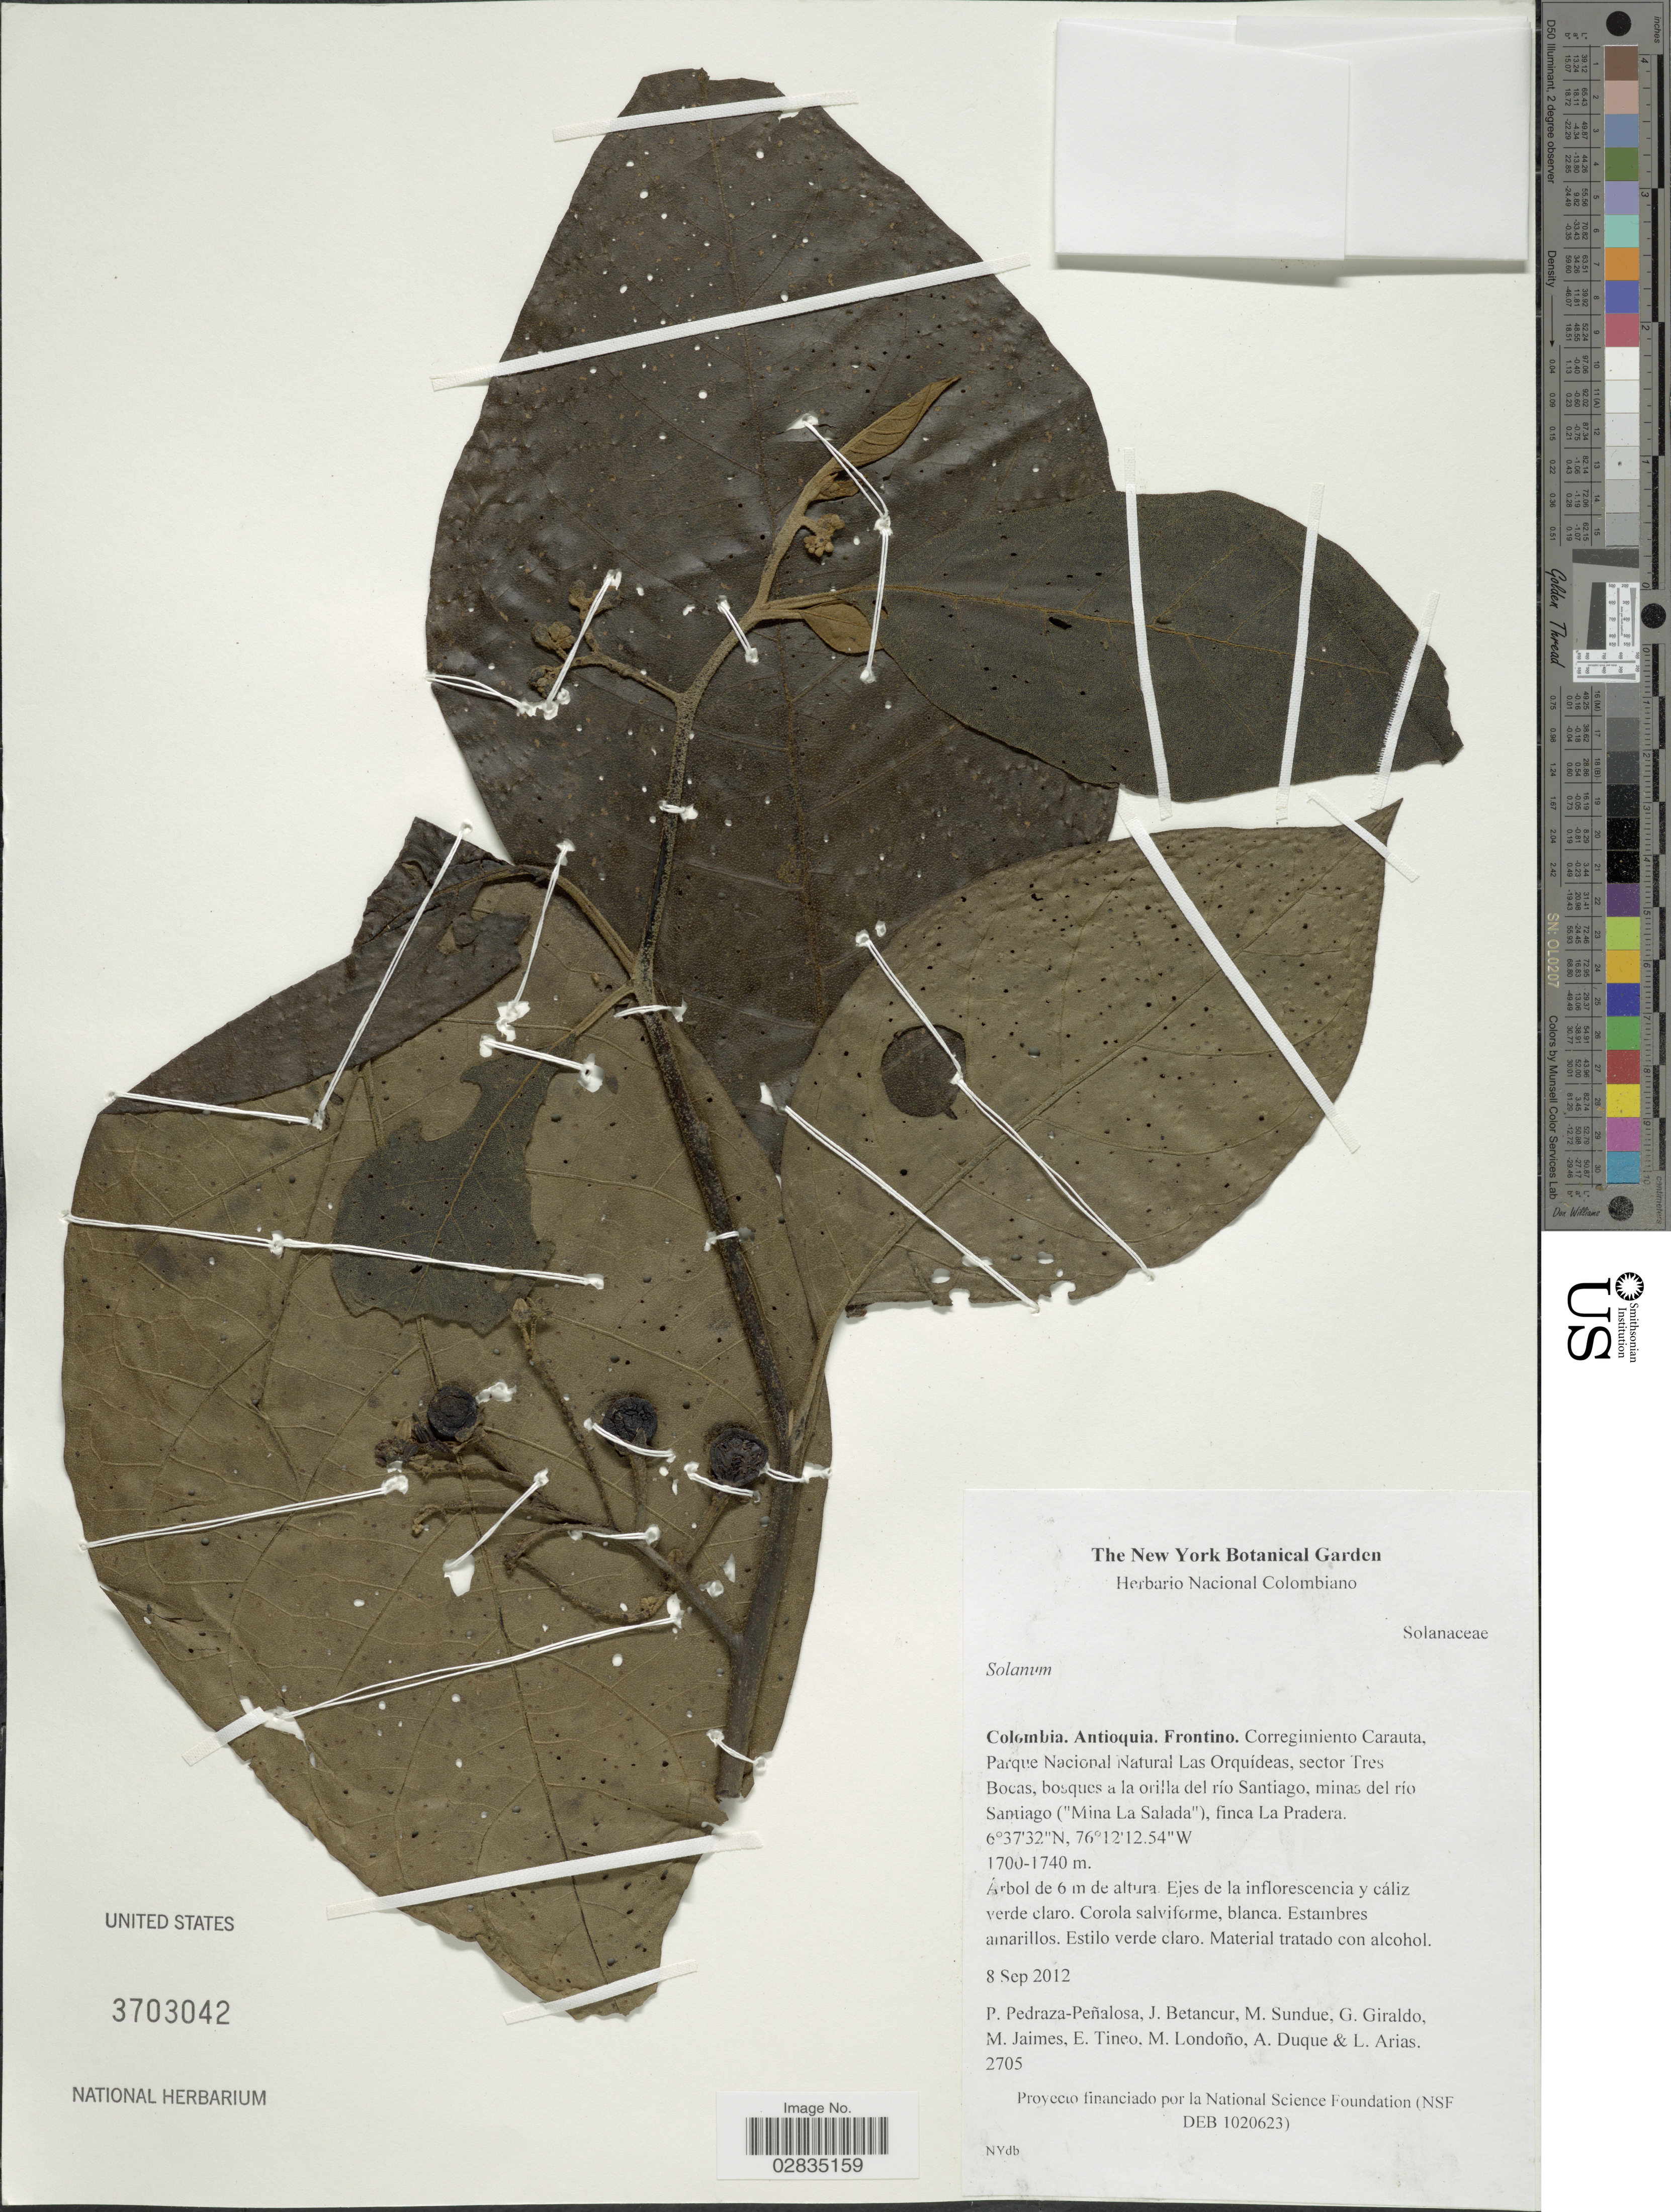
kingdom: Plantae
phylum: Tracheophyta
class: Magnoliopsida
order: Solanales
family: Solanaceae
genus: Solanum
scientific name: Solanum sp.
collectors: P. Pedraza-Peñalosa, J. Betancur, M. Sundue, G. Giraldo & et al.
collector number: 2705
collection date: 2012-09-08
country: Colombia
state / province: Antioquia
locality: Frontino, Corregimiento Carauta, Parque Nacional Natural Las Orquídeas, sector Tres Bocas, bosques a la orilla del río Santiago, minas del río Santiago ("Mina La Salada"), finca La Pradera.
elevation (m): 1700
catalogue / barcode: US 3703042